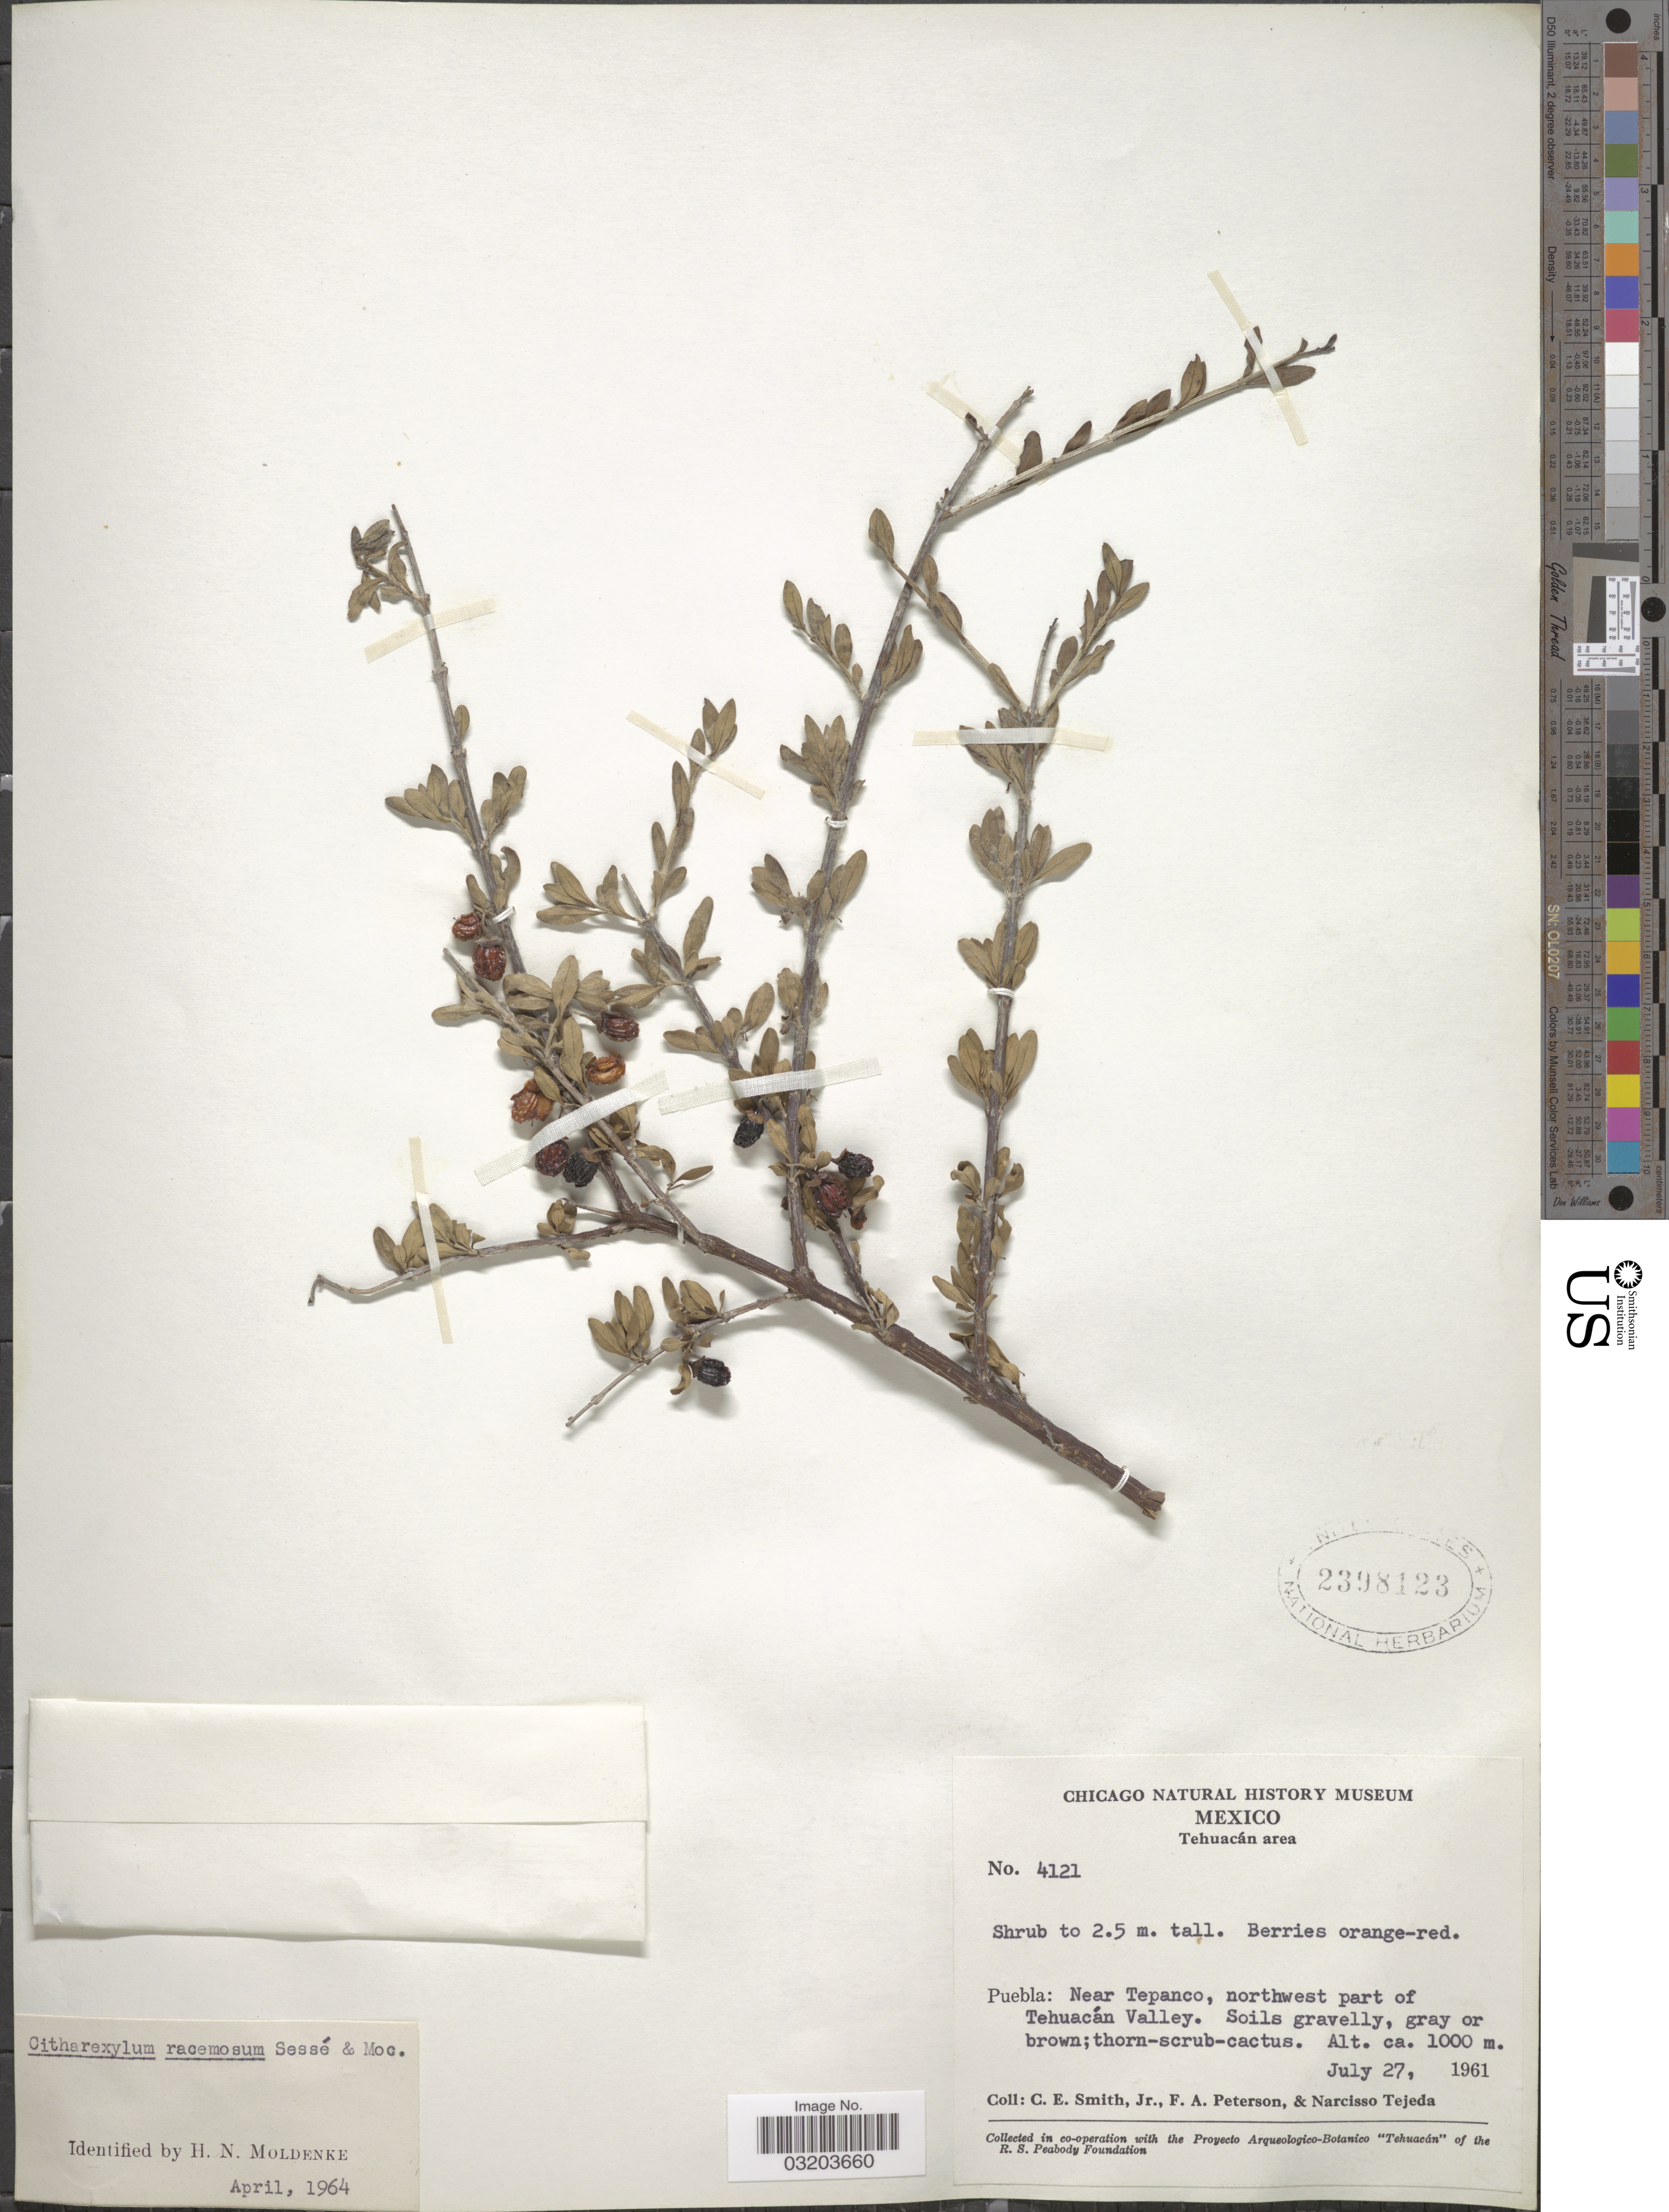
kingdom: Plantae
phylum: Tracheophyta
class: Magnoliopsida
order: Lamiales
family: Verbenaceae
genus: Citharexylum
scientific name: Citharexylum racemosum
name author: Sessé & Moc.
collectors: C. E. Smith Jr., F. A. Peterson & N. Tejeda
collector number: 4121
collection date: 1961-07-27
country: Mexico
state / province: Puebla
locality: Tehuacán area. Near Tepanco, northwest part of Tehuacán Valley.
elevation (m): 1000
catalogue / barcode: US 2398123